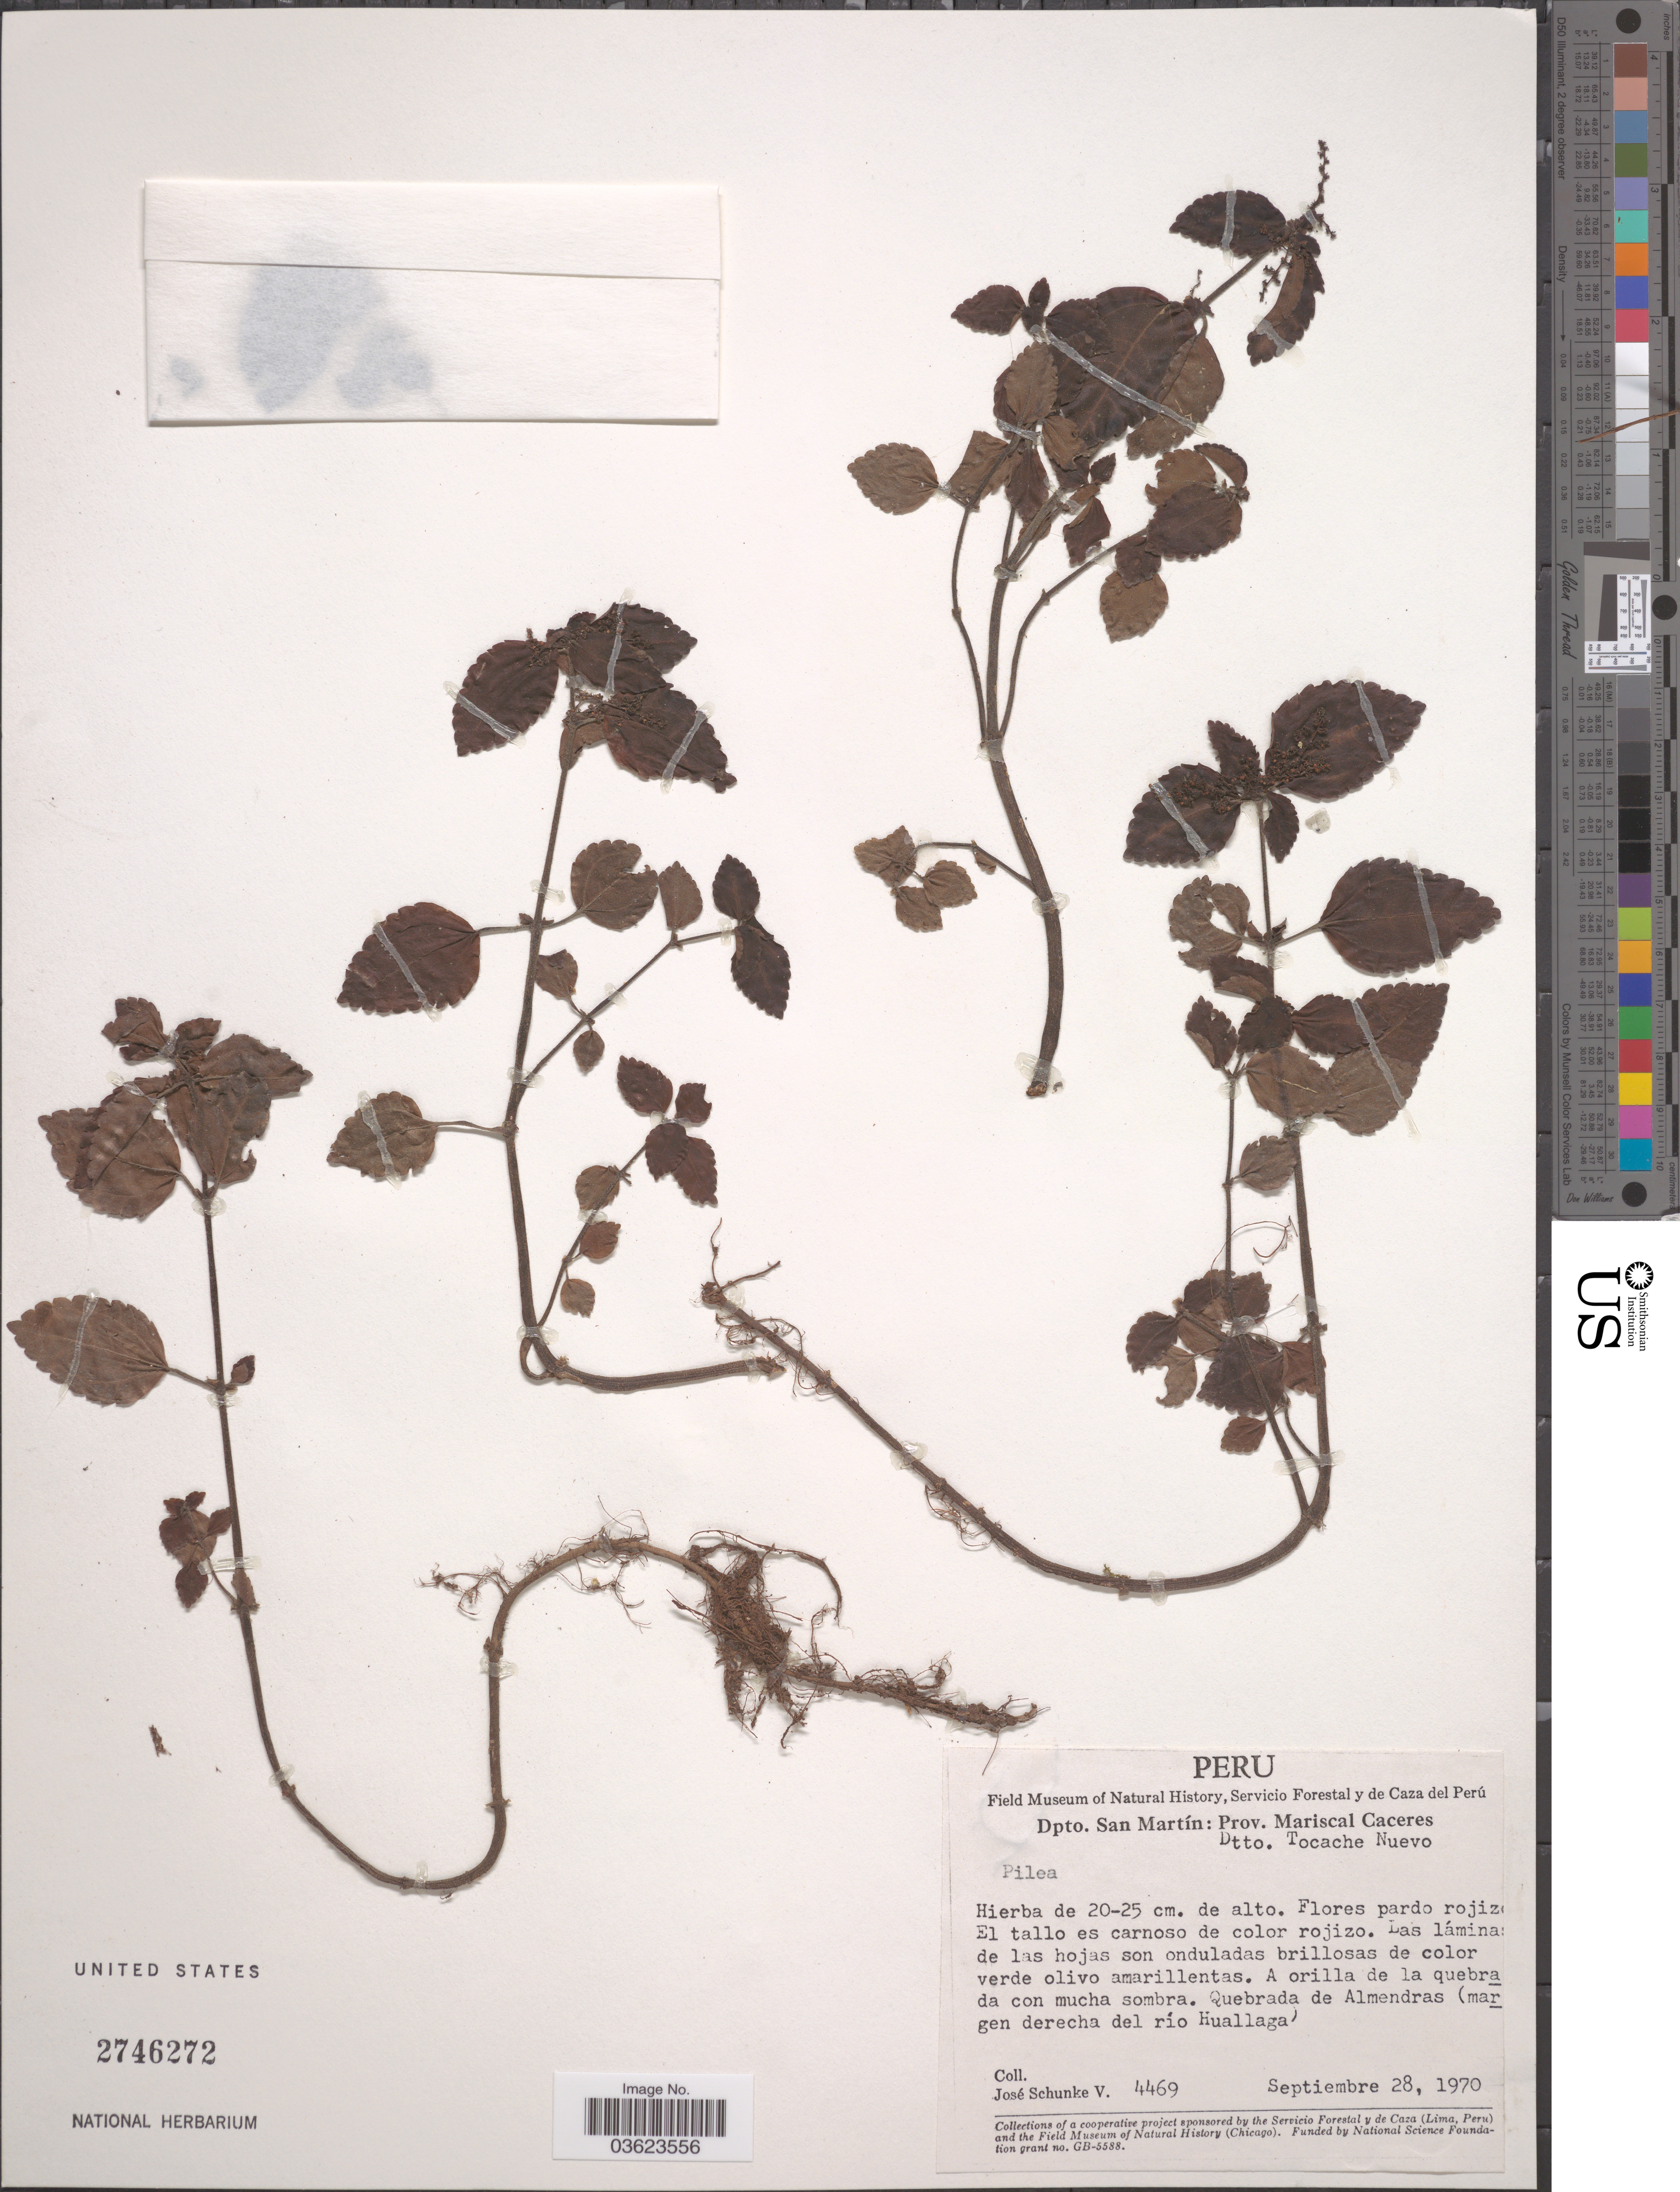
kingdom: Plantae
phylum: Tracheophyta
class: Magnoliopsida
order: Rosales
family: Urticaceae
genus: Pilea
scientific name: Pilea sp.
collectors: J. Schunke Vigo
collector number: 4469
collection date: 1970-09-28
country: Peru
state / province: San Martín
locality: Dpto. San Martín: Prov. Mariscal Caceres. Dtto. Tocache Nuevo. Quebrada de Almendras (margen derecha del río Huallaga).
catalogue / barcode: US 2746272